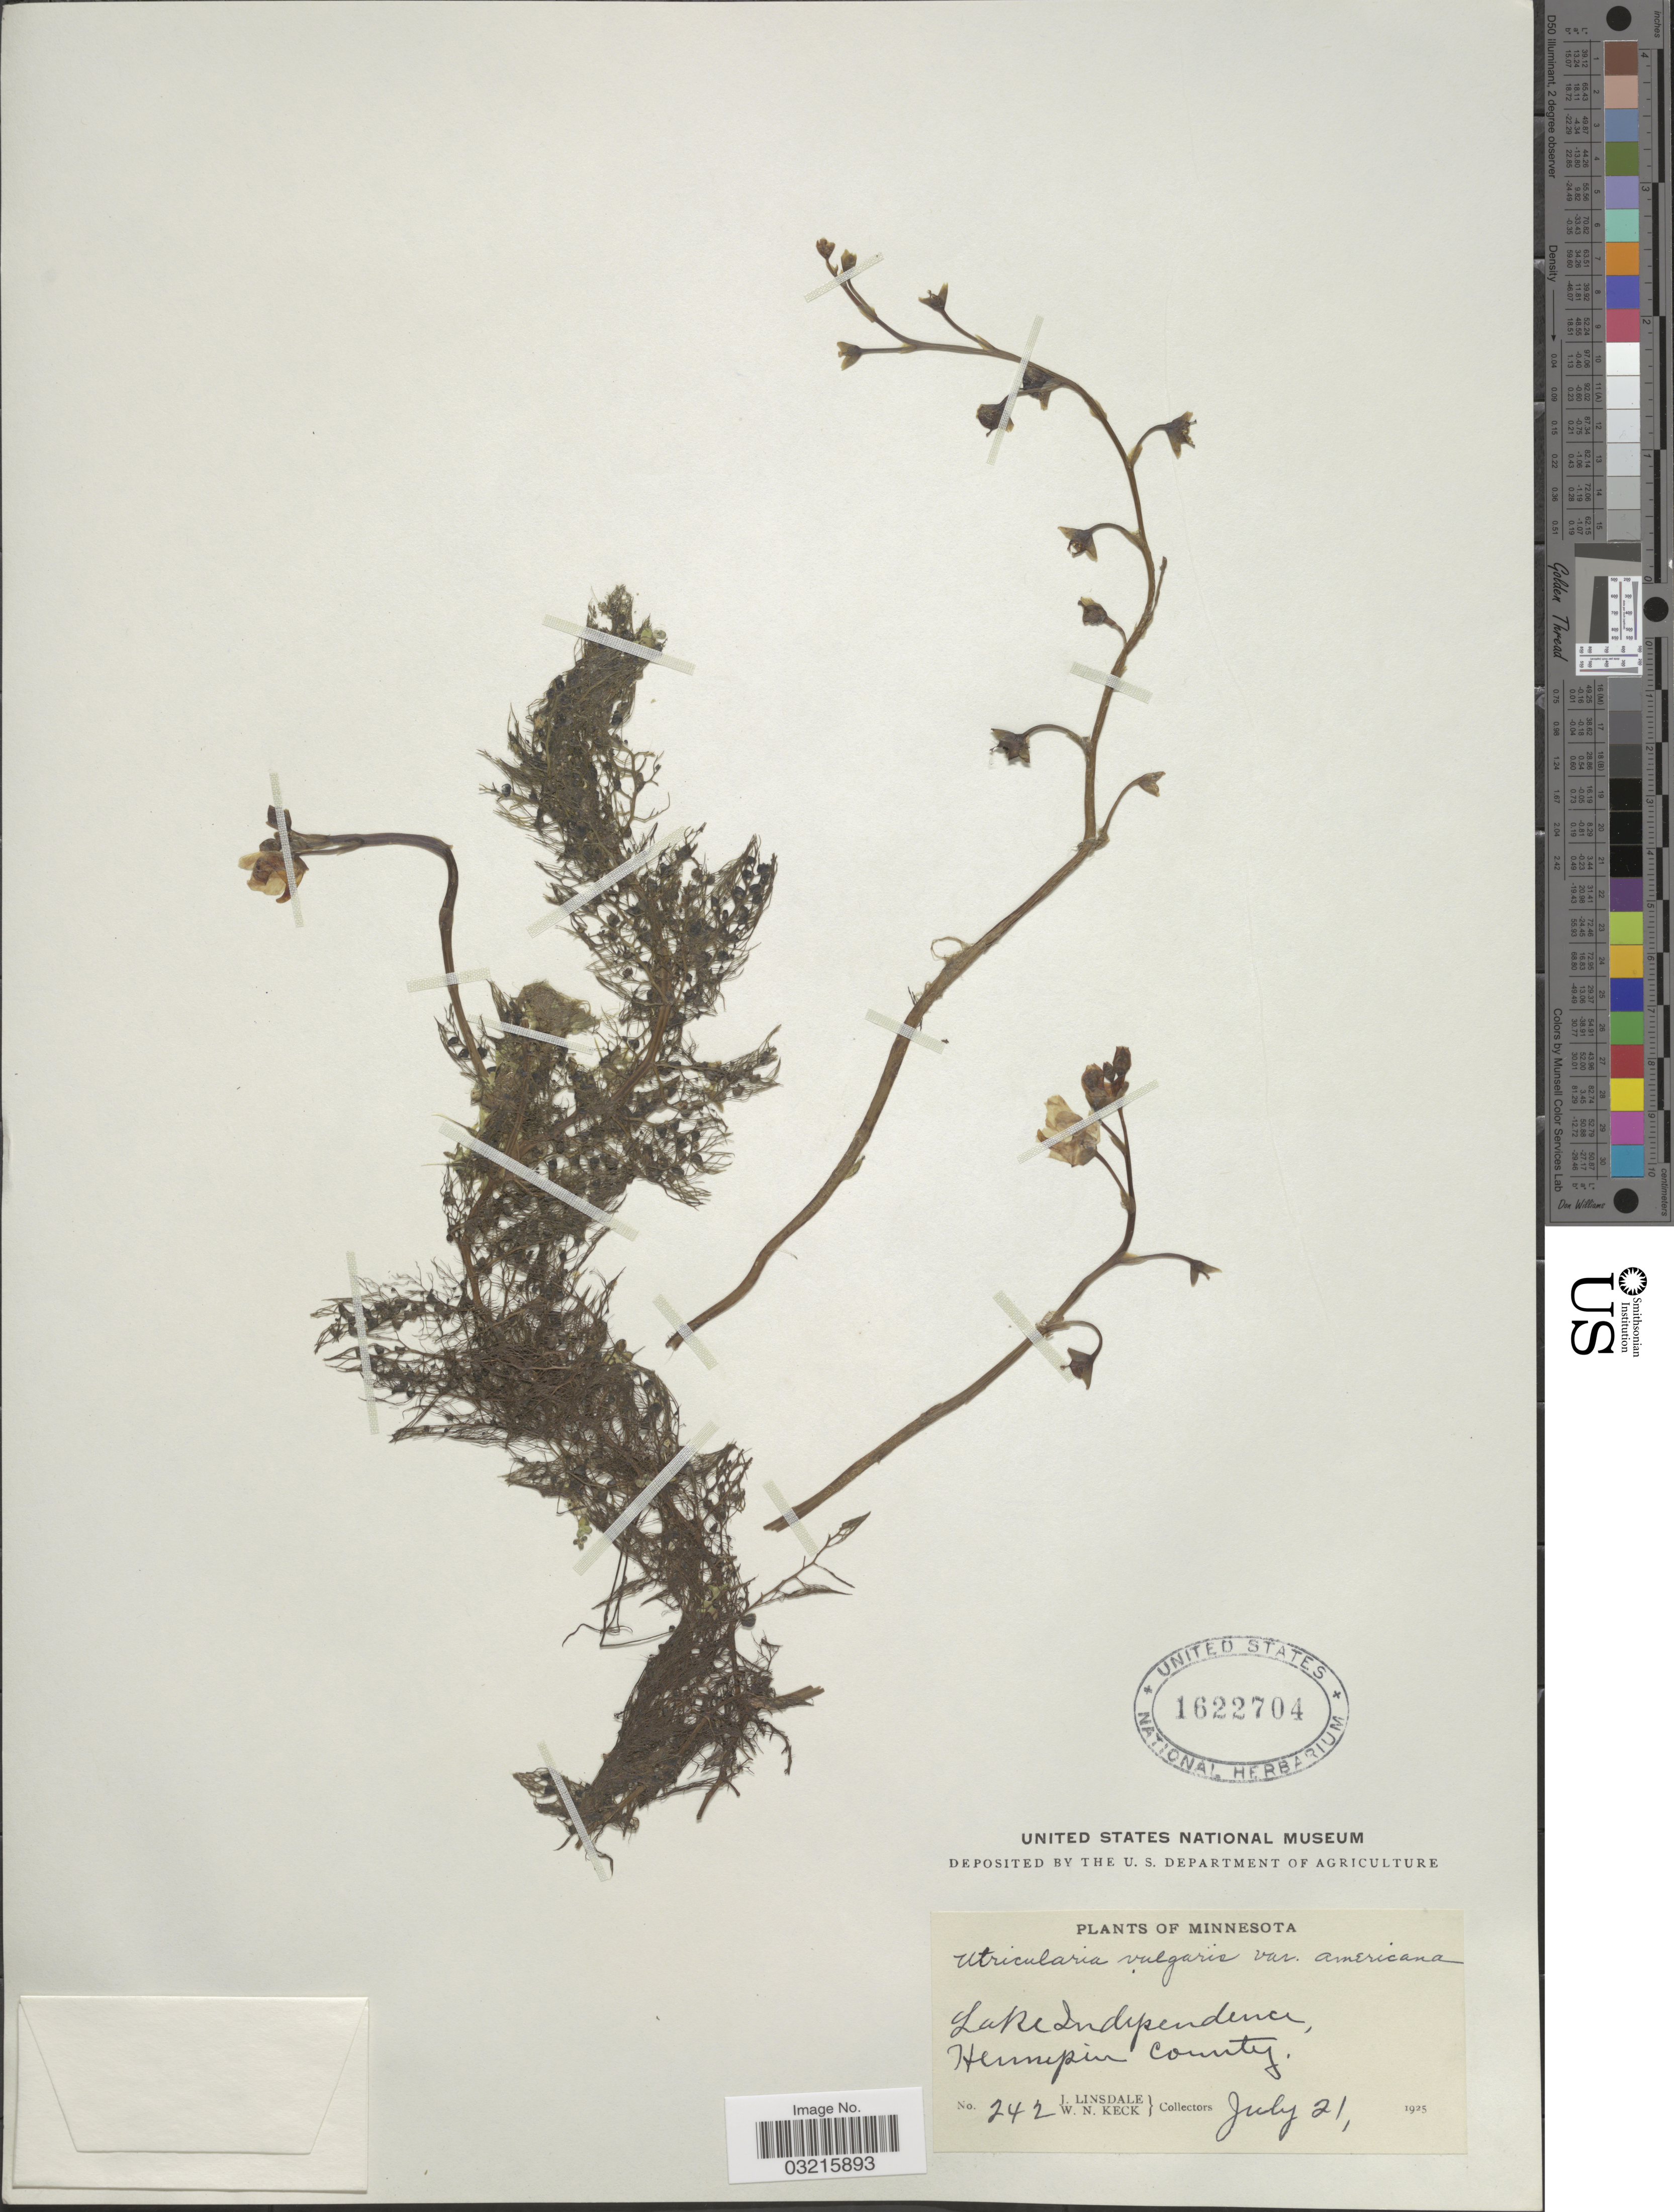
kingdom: Plantae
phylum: Tracheophyta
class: Magnoliopsida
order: Lamiales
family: Lentibulariaceae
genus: Utricularia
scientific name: Utricularia vulgaris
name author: L.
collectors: J. Linsdale & W. Keck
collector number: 242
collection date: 1925-07-21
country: United States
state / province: Minnesota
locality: Lake Independence, Hennepin County.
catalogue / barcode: US 1622704